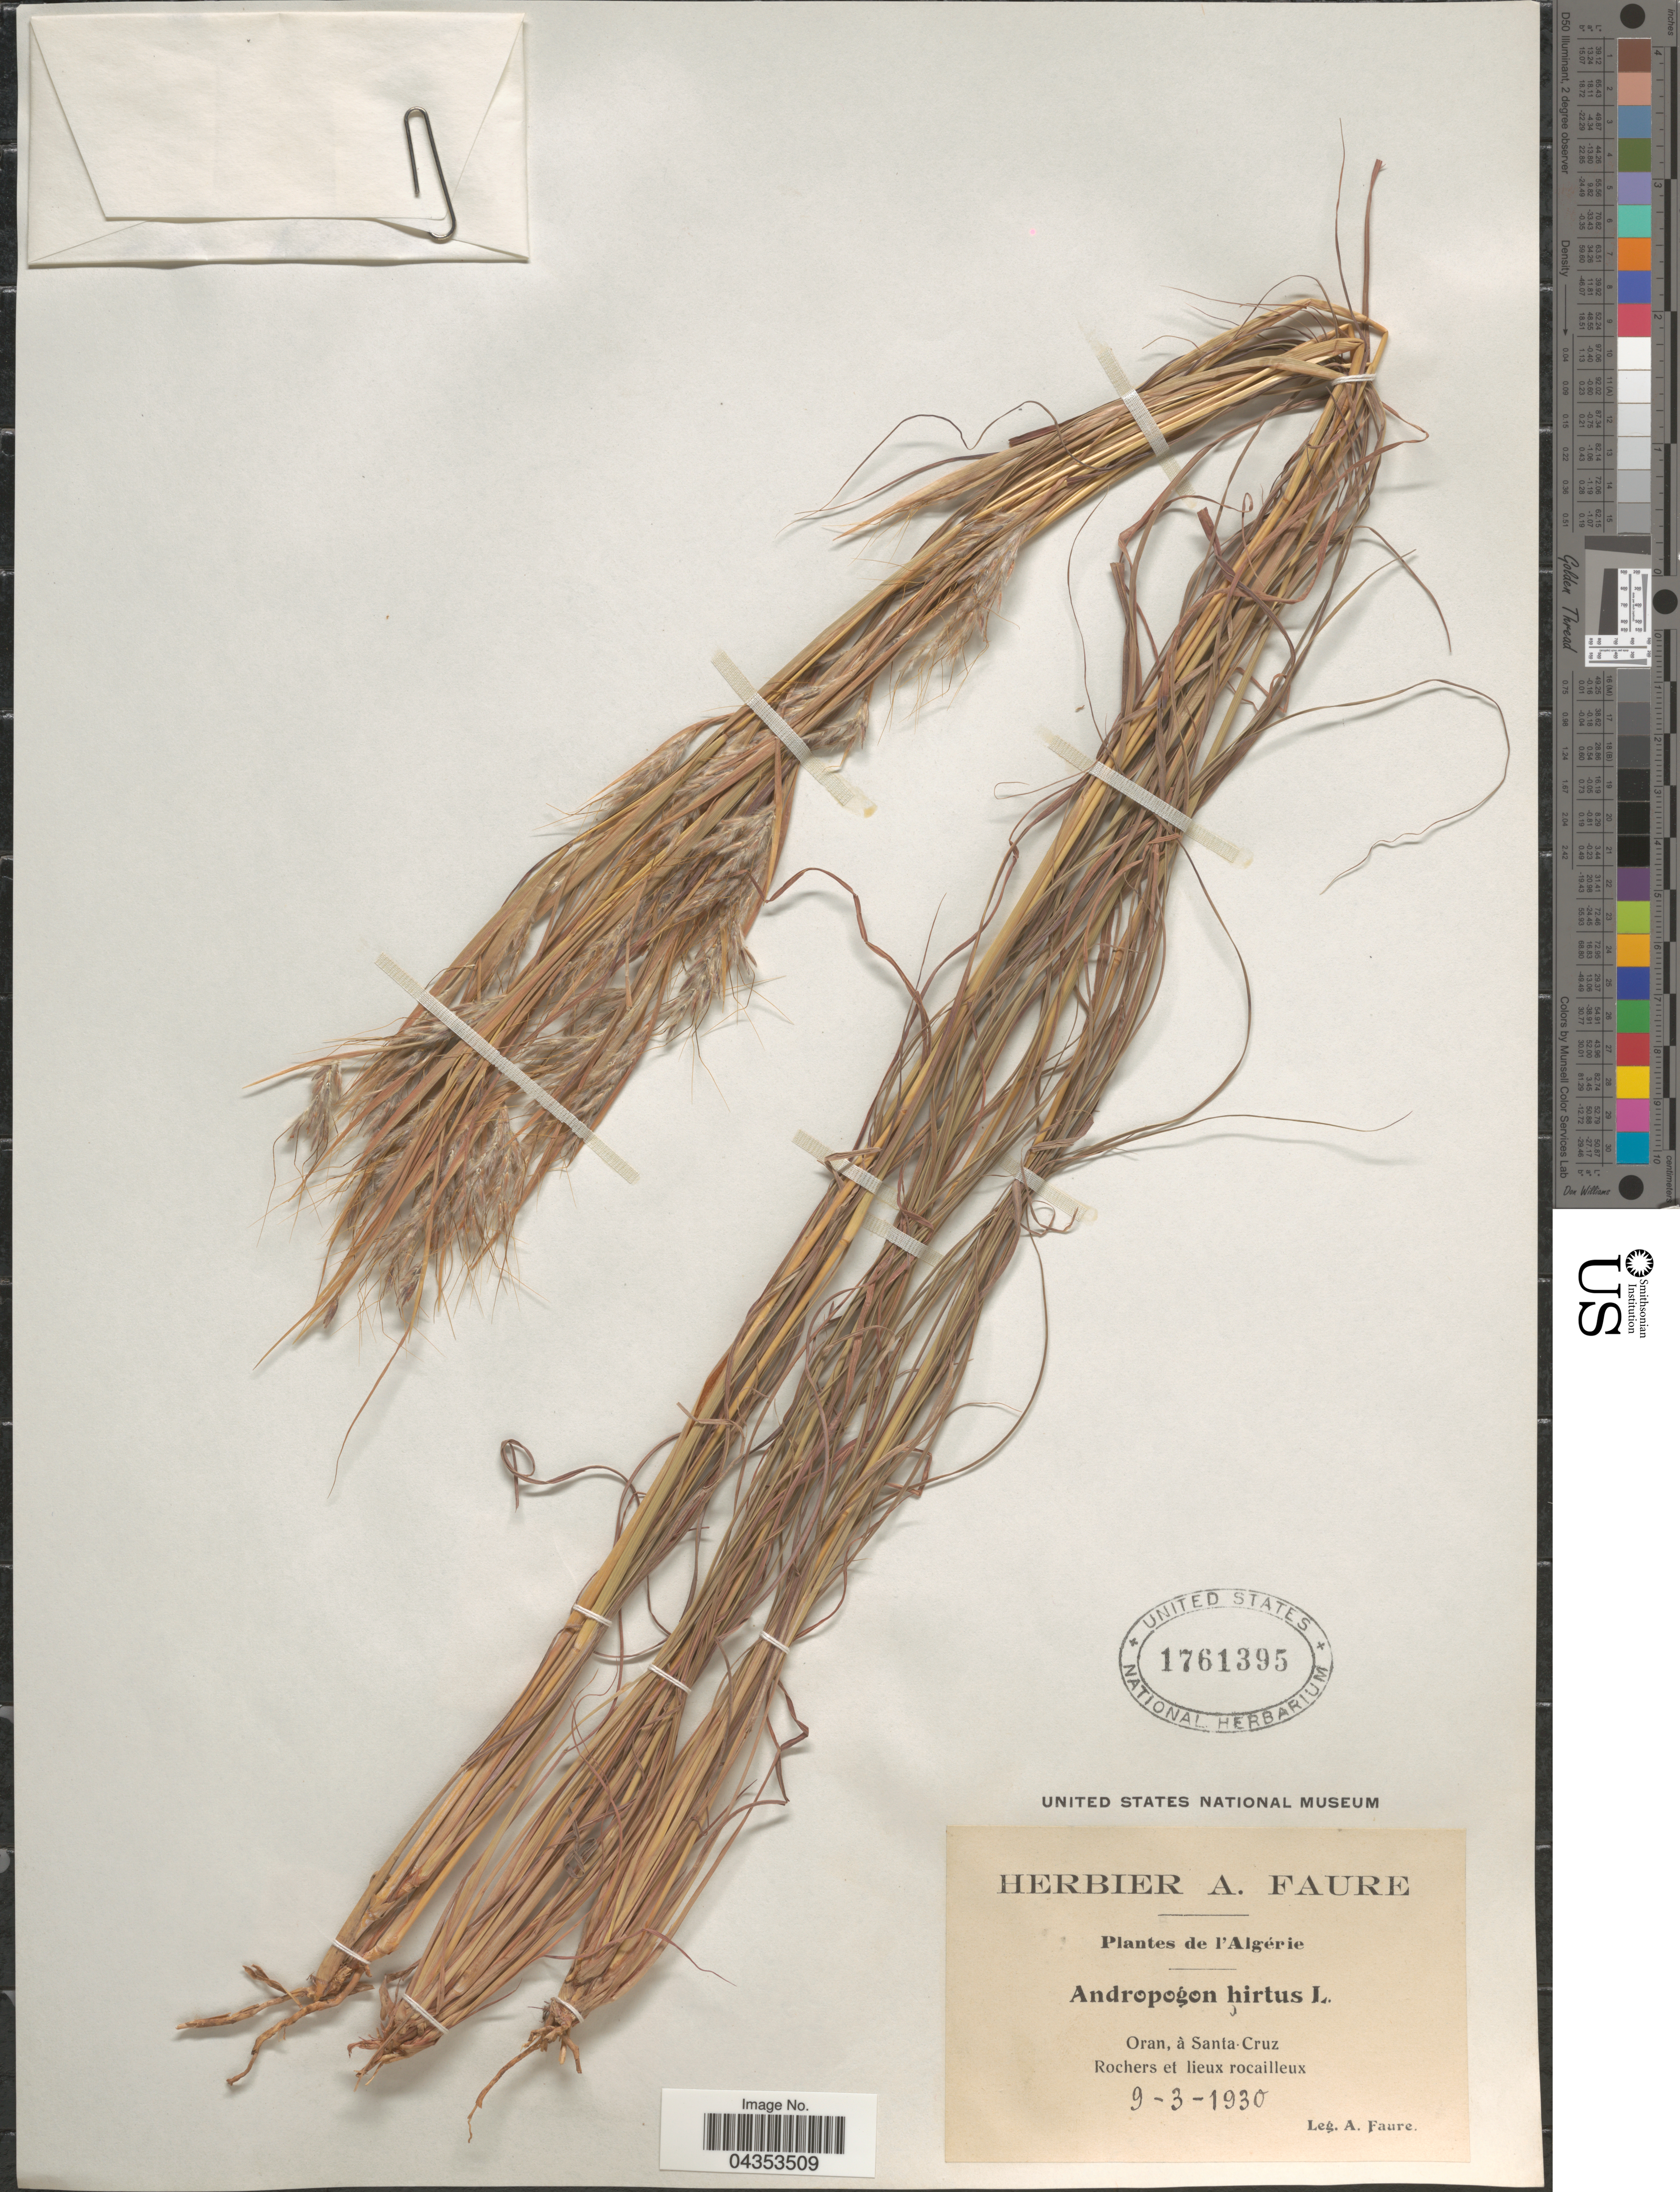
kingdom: Plantae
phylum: Tracheophyta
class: Liliopsida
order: Poales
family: Poaceae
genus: Hyparrhenia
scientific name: Hyparrhenia hirta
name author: (L.) Stapf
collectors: A. Faure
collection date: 1930-03-09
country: Algeria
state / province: Oran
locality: À Santa-Cruz. Rochers et lieux rocailleux.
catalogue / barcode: US 1761395